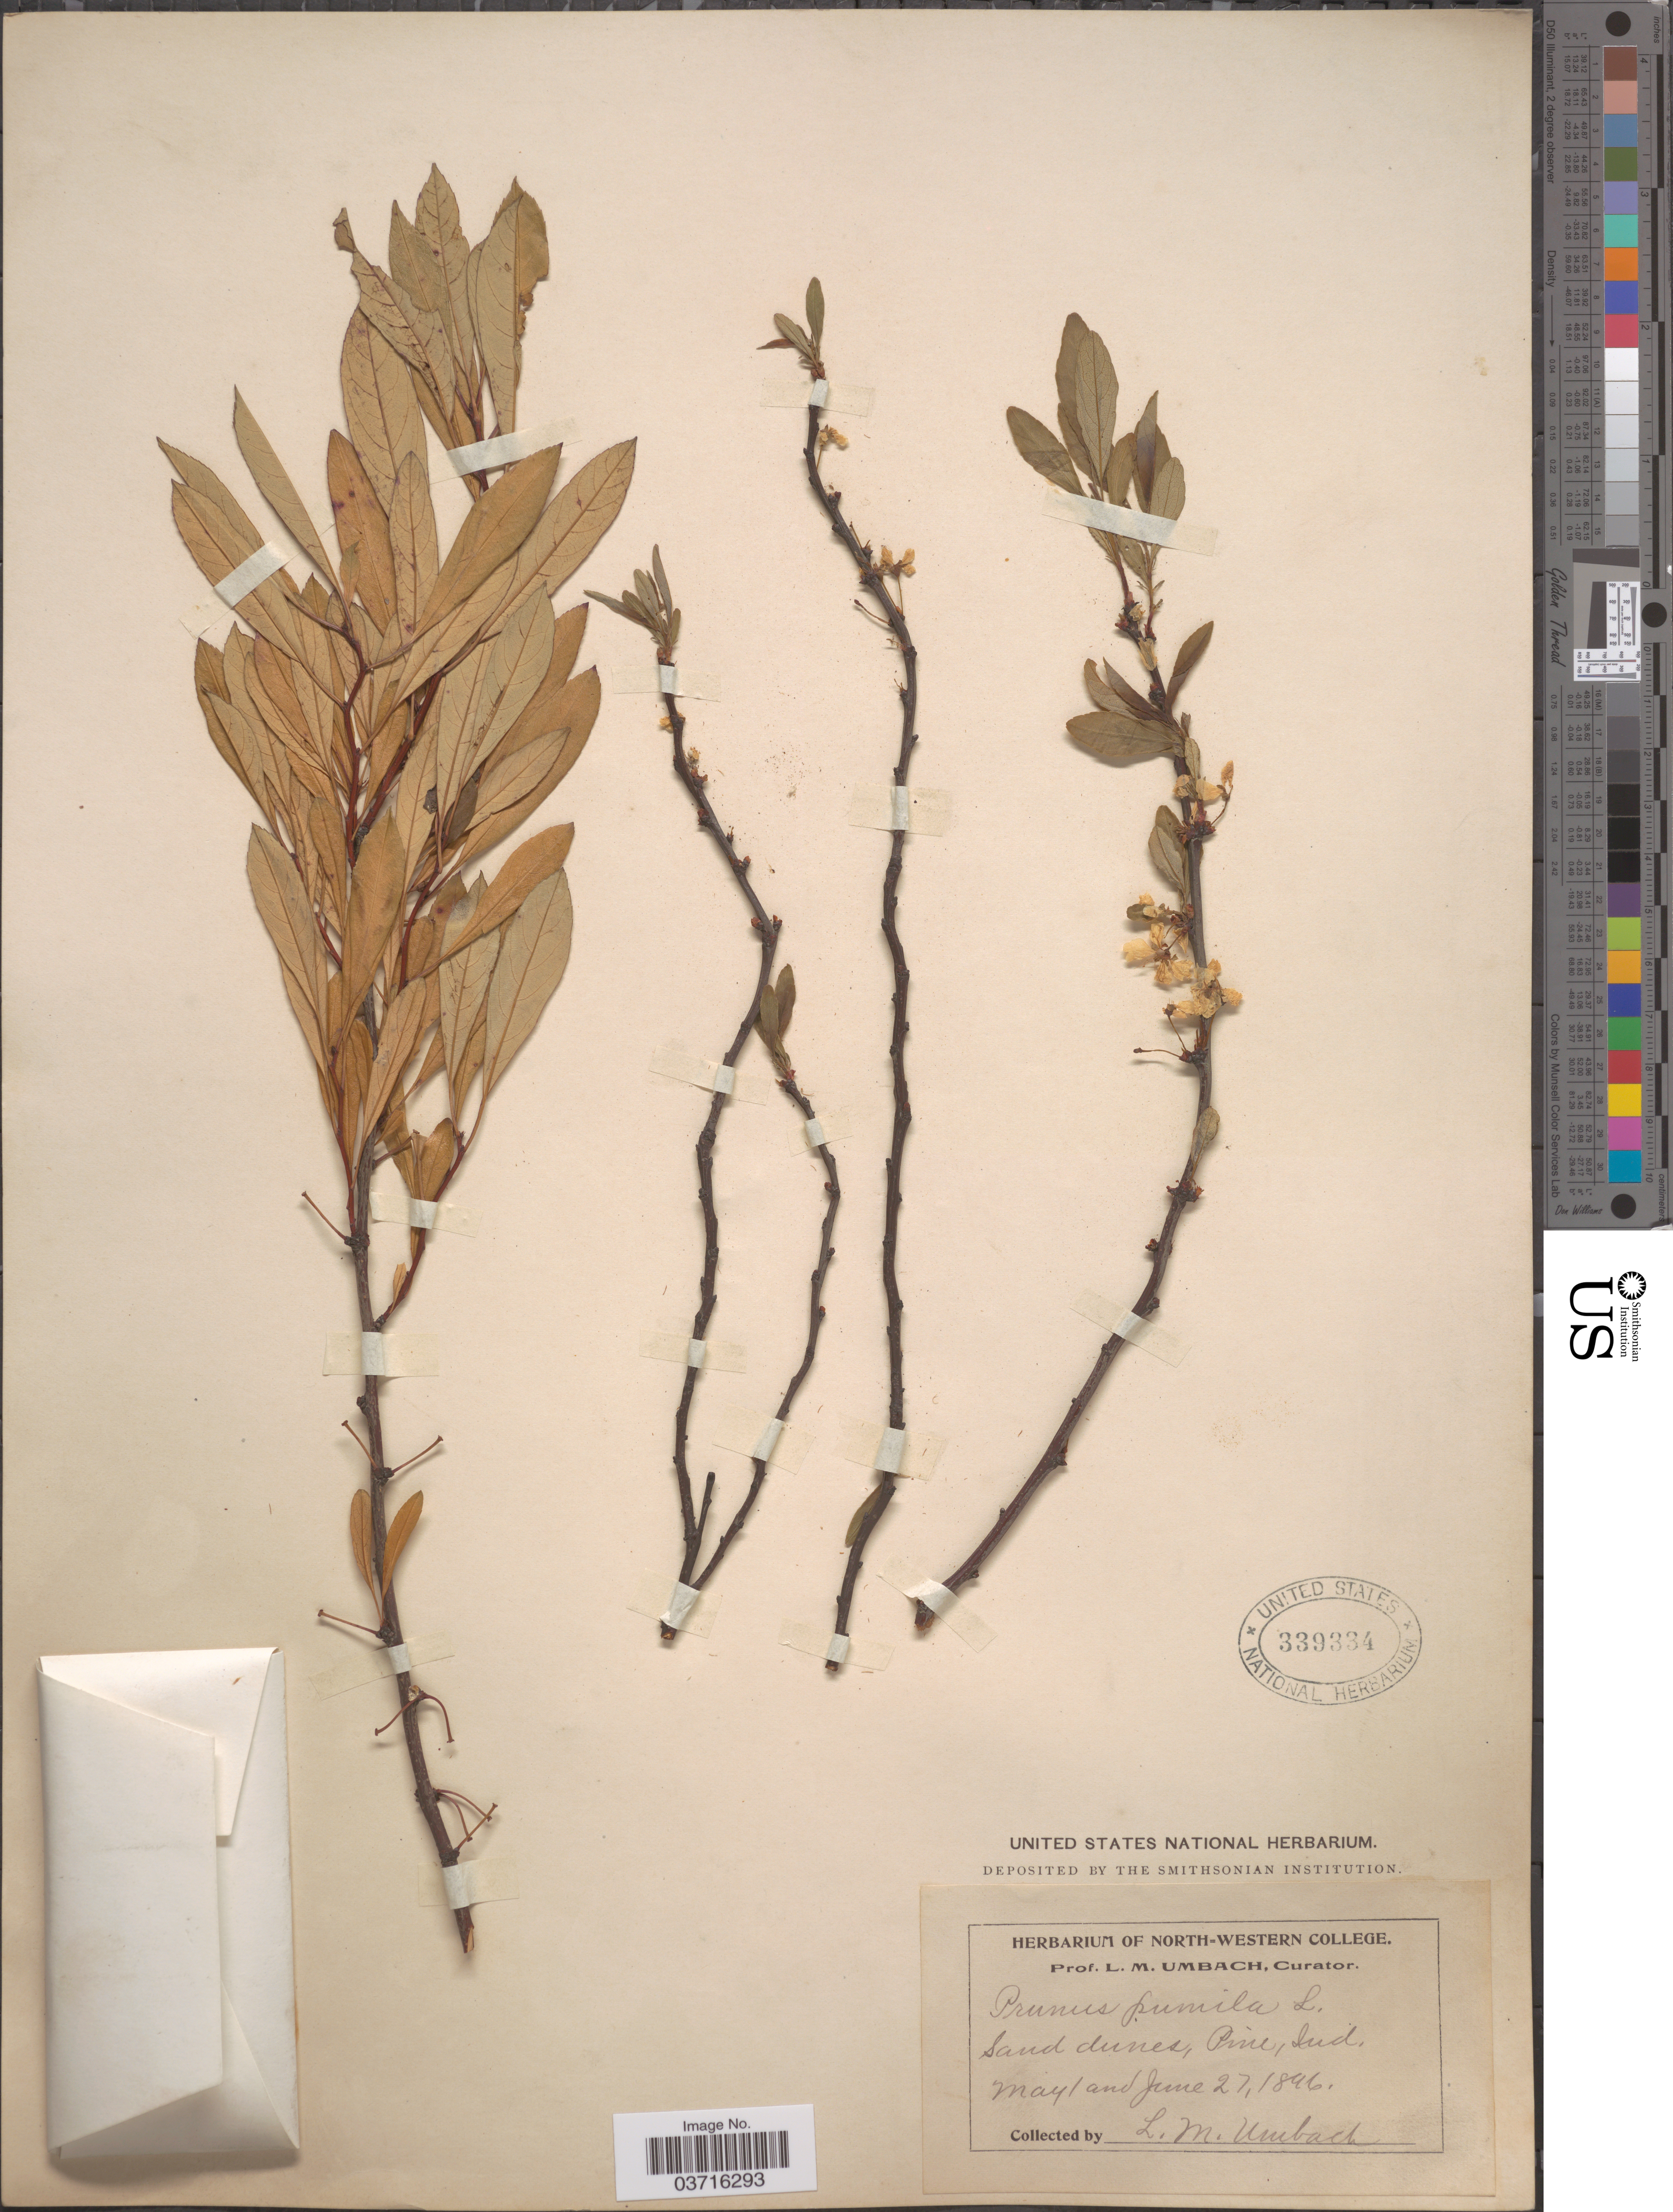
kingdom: Plantae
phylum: Tracheophyta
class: Magnoliopsida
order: Rosales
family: Rosaceae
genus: Prunus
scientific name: Prunus pumila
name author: L.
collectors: L. M. Umbach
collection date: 1896-05-01/1896-06-27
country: United States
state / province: Indiana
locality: Pine.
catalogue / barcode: US 339334